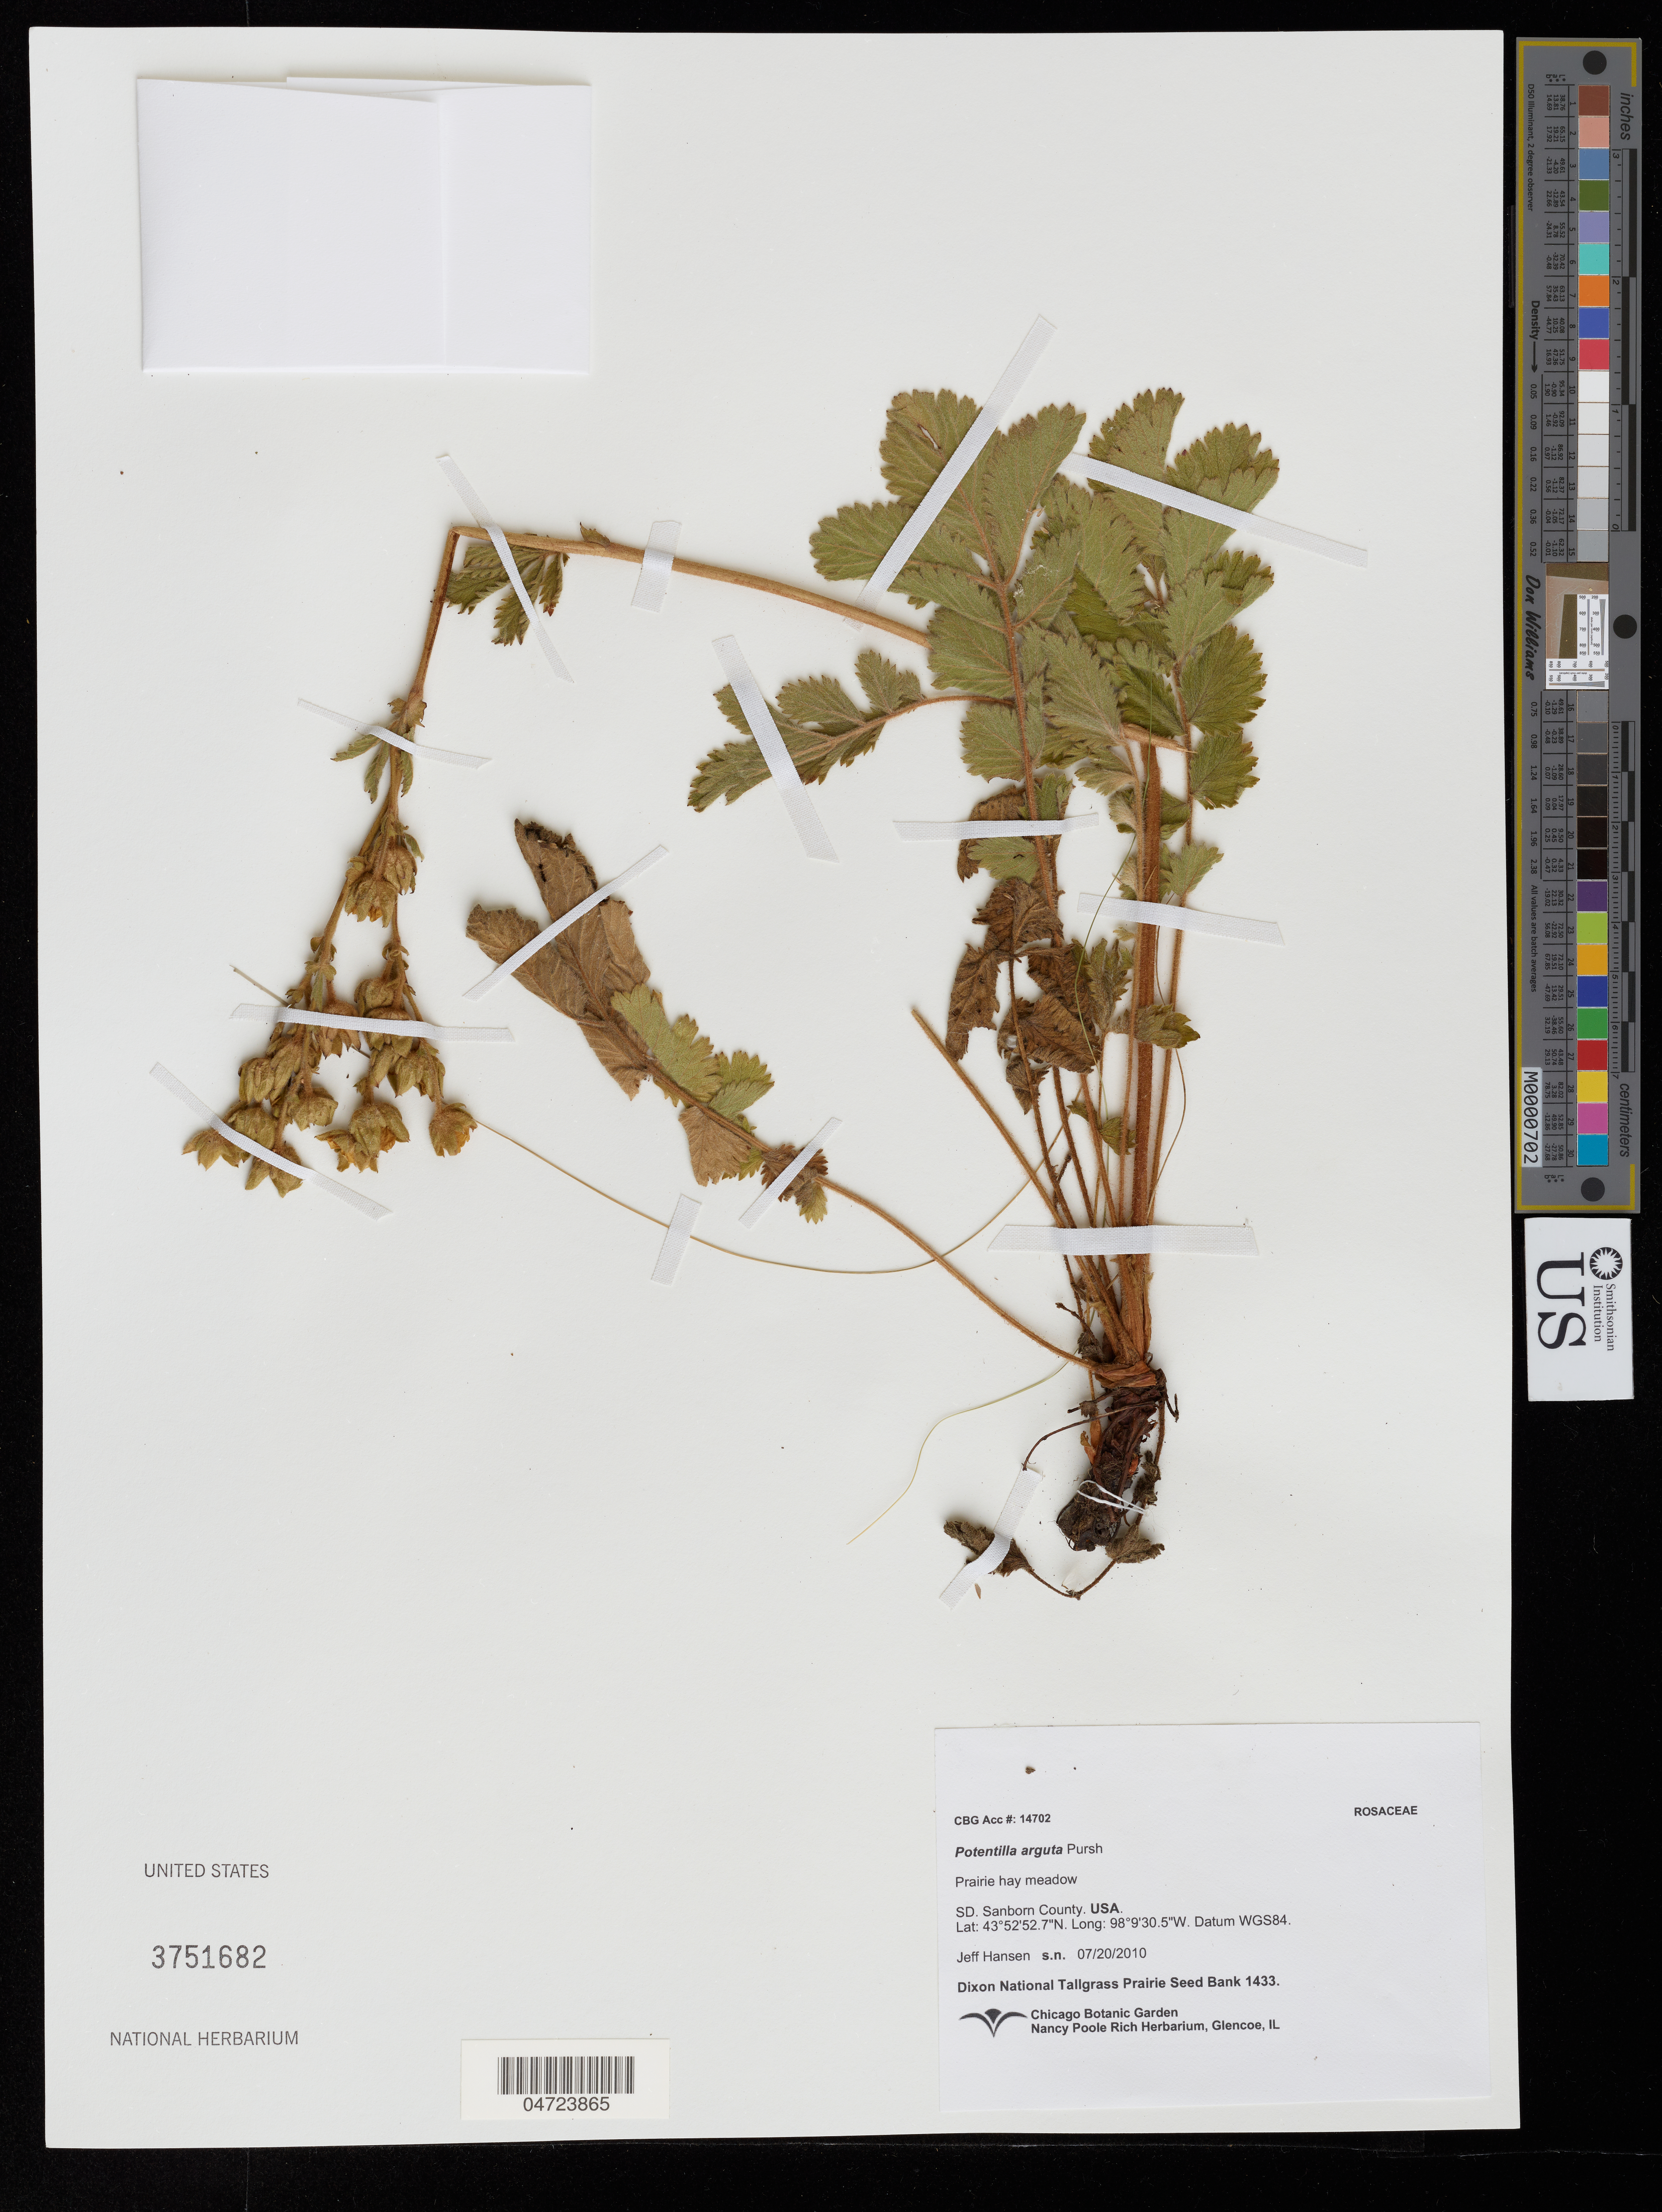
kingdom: Plantae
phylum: Tracheophyta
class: Magnoliopsida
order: Rosales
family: Rosaceae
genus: Potentilla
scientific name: Potentilla arguta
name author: Pursh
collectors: J. Hansen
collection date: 2010-07-20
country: United States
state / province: South Dakota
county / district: Sanbom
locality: Sanbom County.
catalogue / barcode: US 3751682